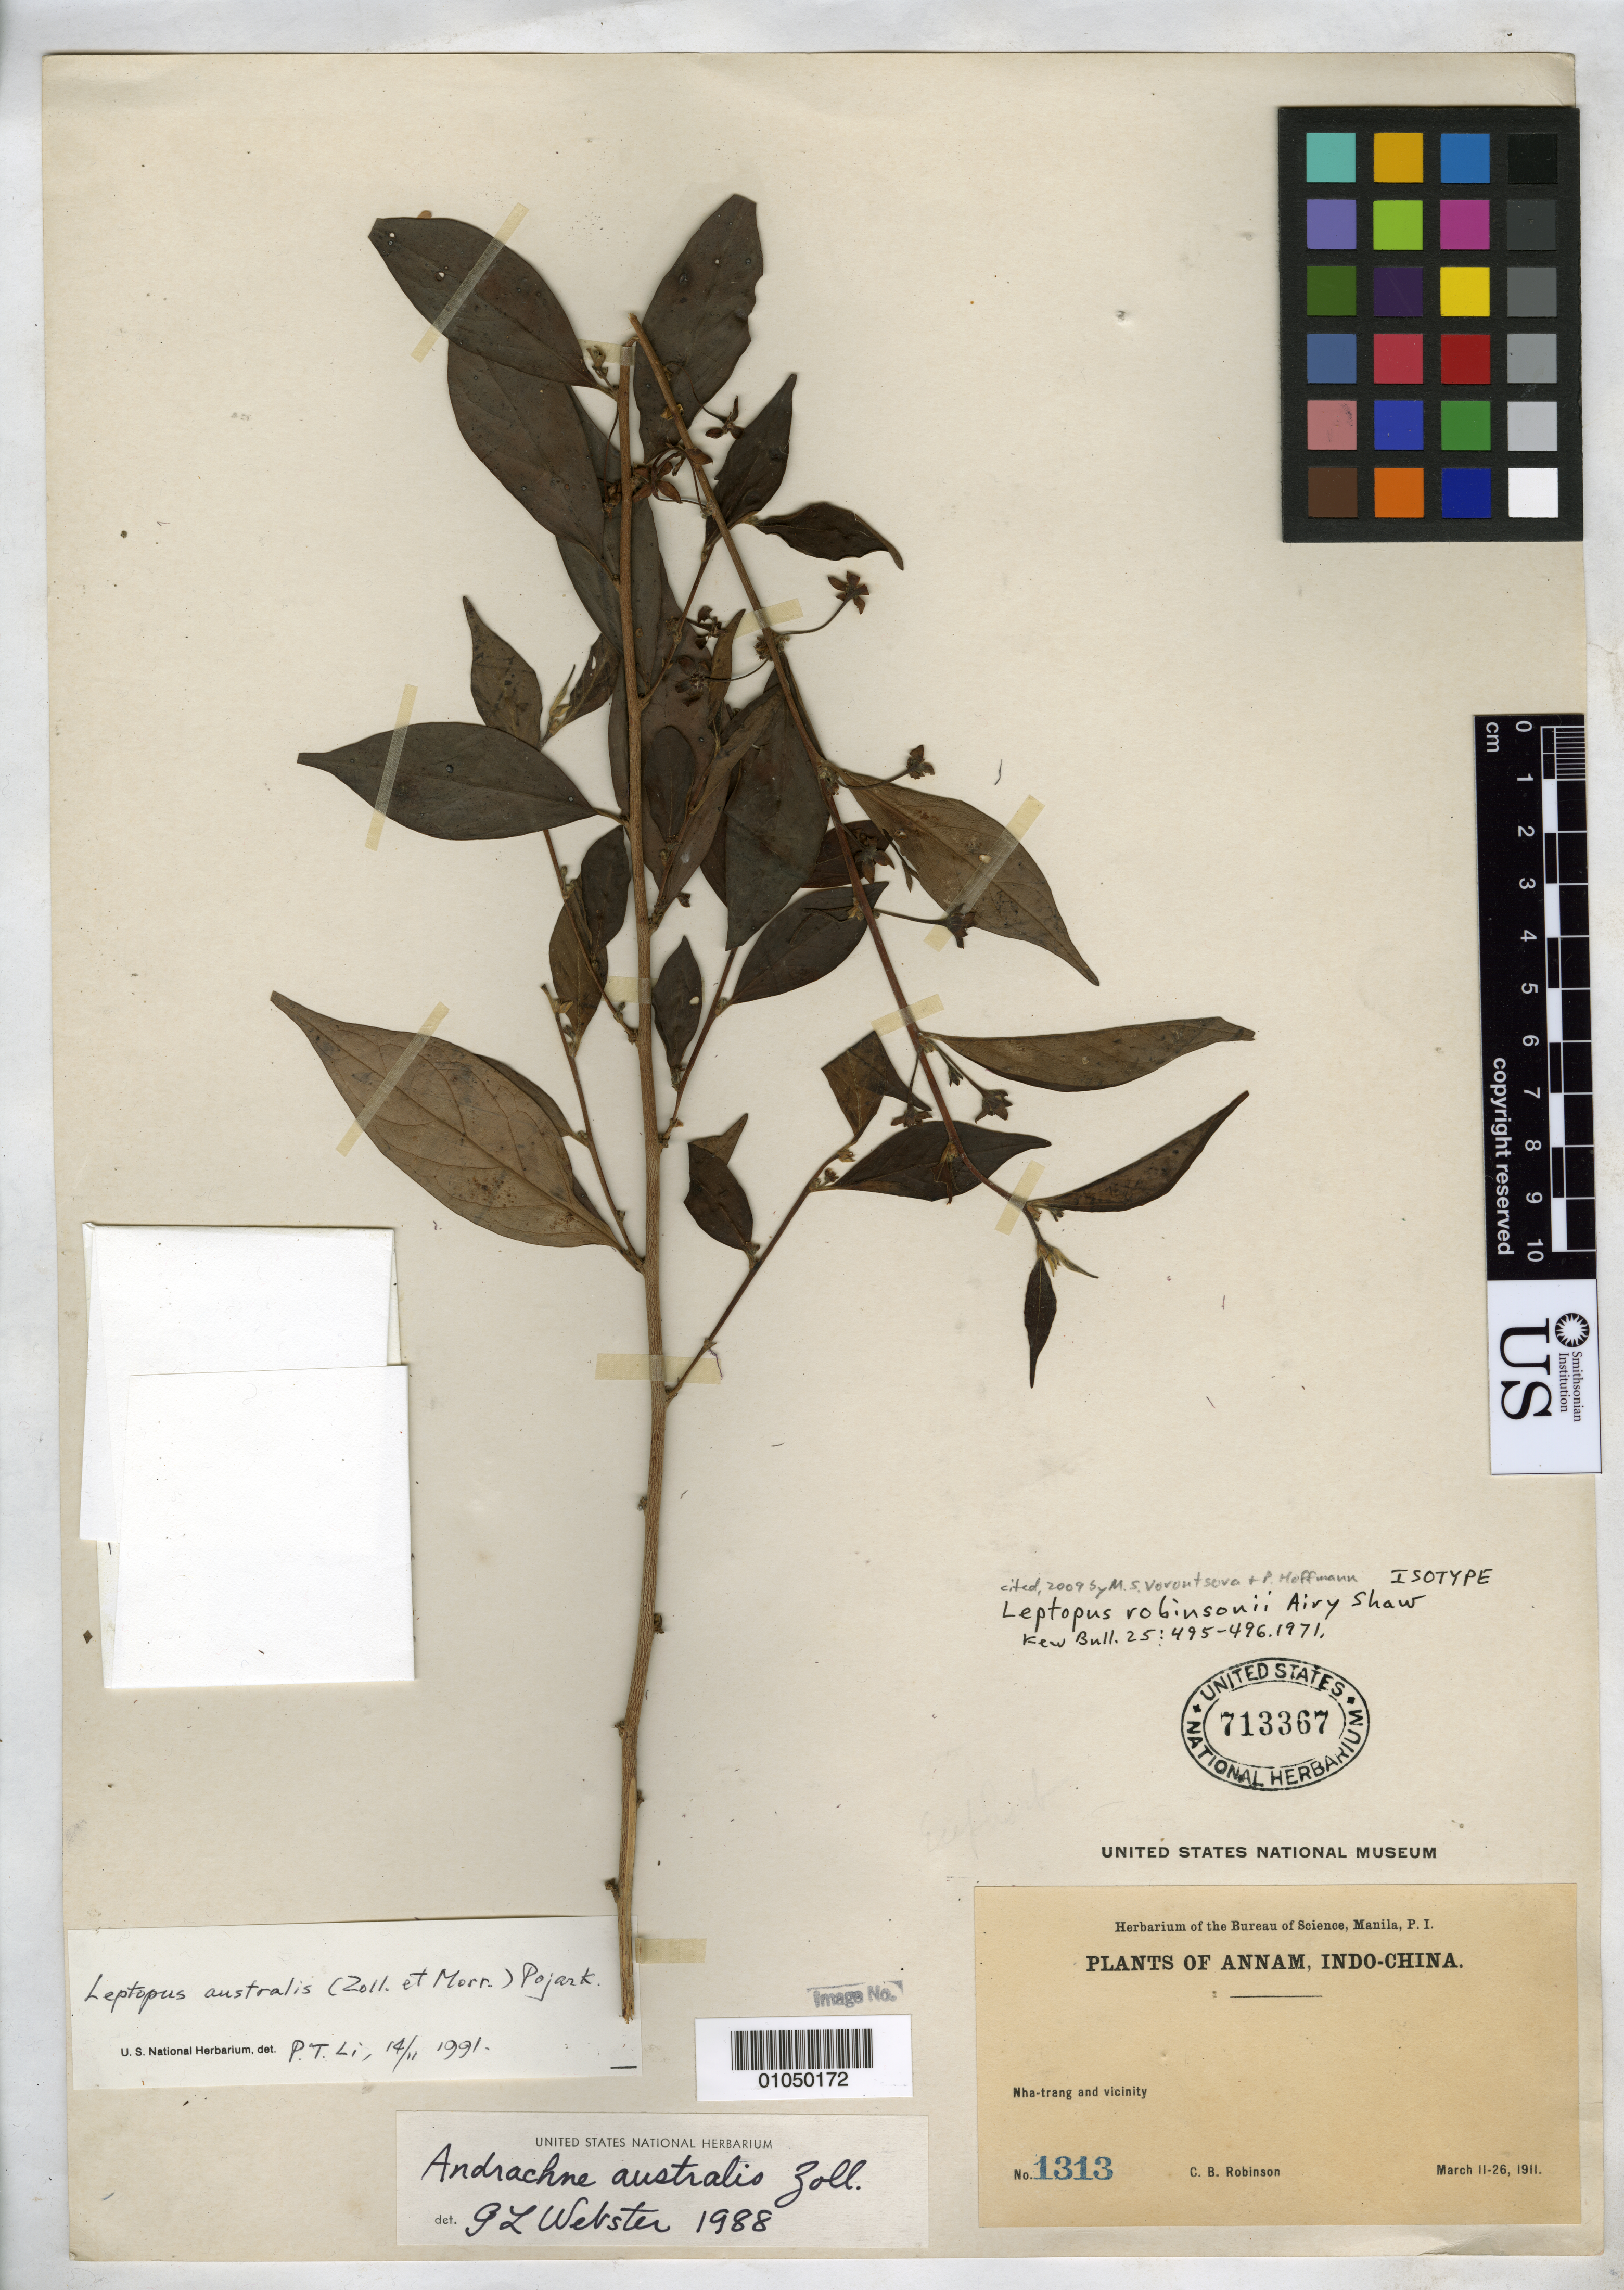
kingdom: Plantae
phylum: Tracheophyta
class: Magnoliopsida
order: Malpighiales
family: Phyllanthaceae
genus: Leptopus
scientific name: Leptopus robinsonii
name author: Airy Shaw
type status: Isotype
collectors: C. Robinson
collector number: Bur. Sci. 1313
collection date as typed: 11 Mar 1911 to 26 Mar 1911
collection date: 1911-03-11/1911-03-26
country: Vietnam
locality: Annam, Indo-China. Nha-trang and vicinity.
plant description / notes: Annotated by P.T. Li (1991) as Leptopus australis (Zoll. & Mor.) Pojark. Currently accepted name as cited by M.S. Vorontsova & P. Hoffmann (2009).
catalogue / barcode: US 713367